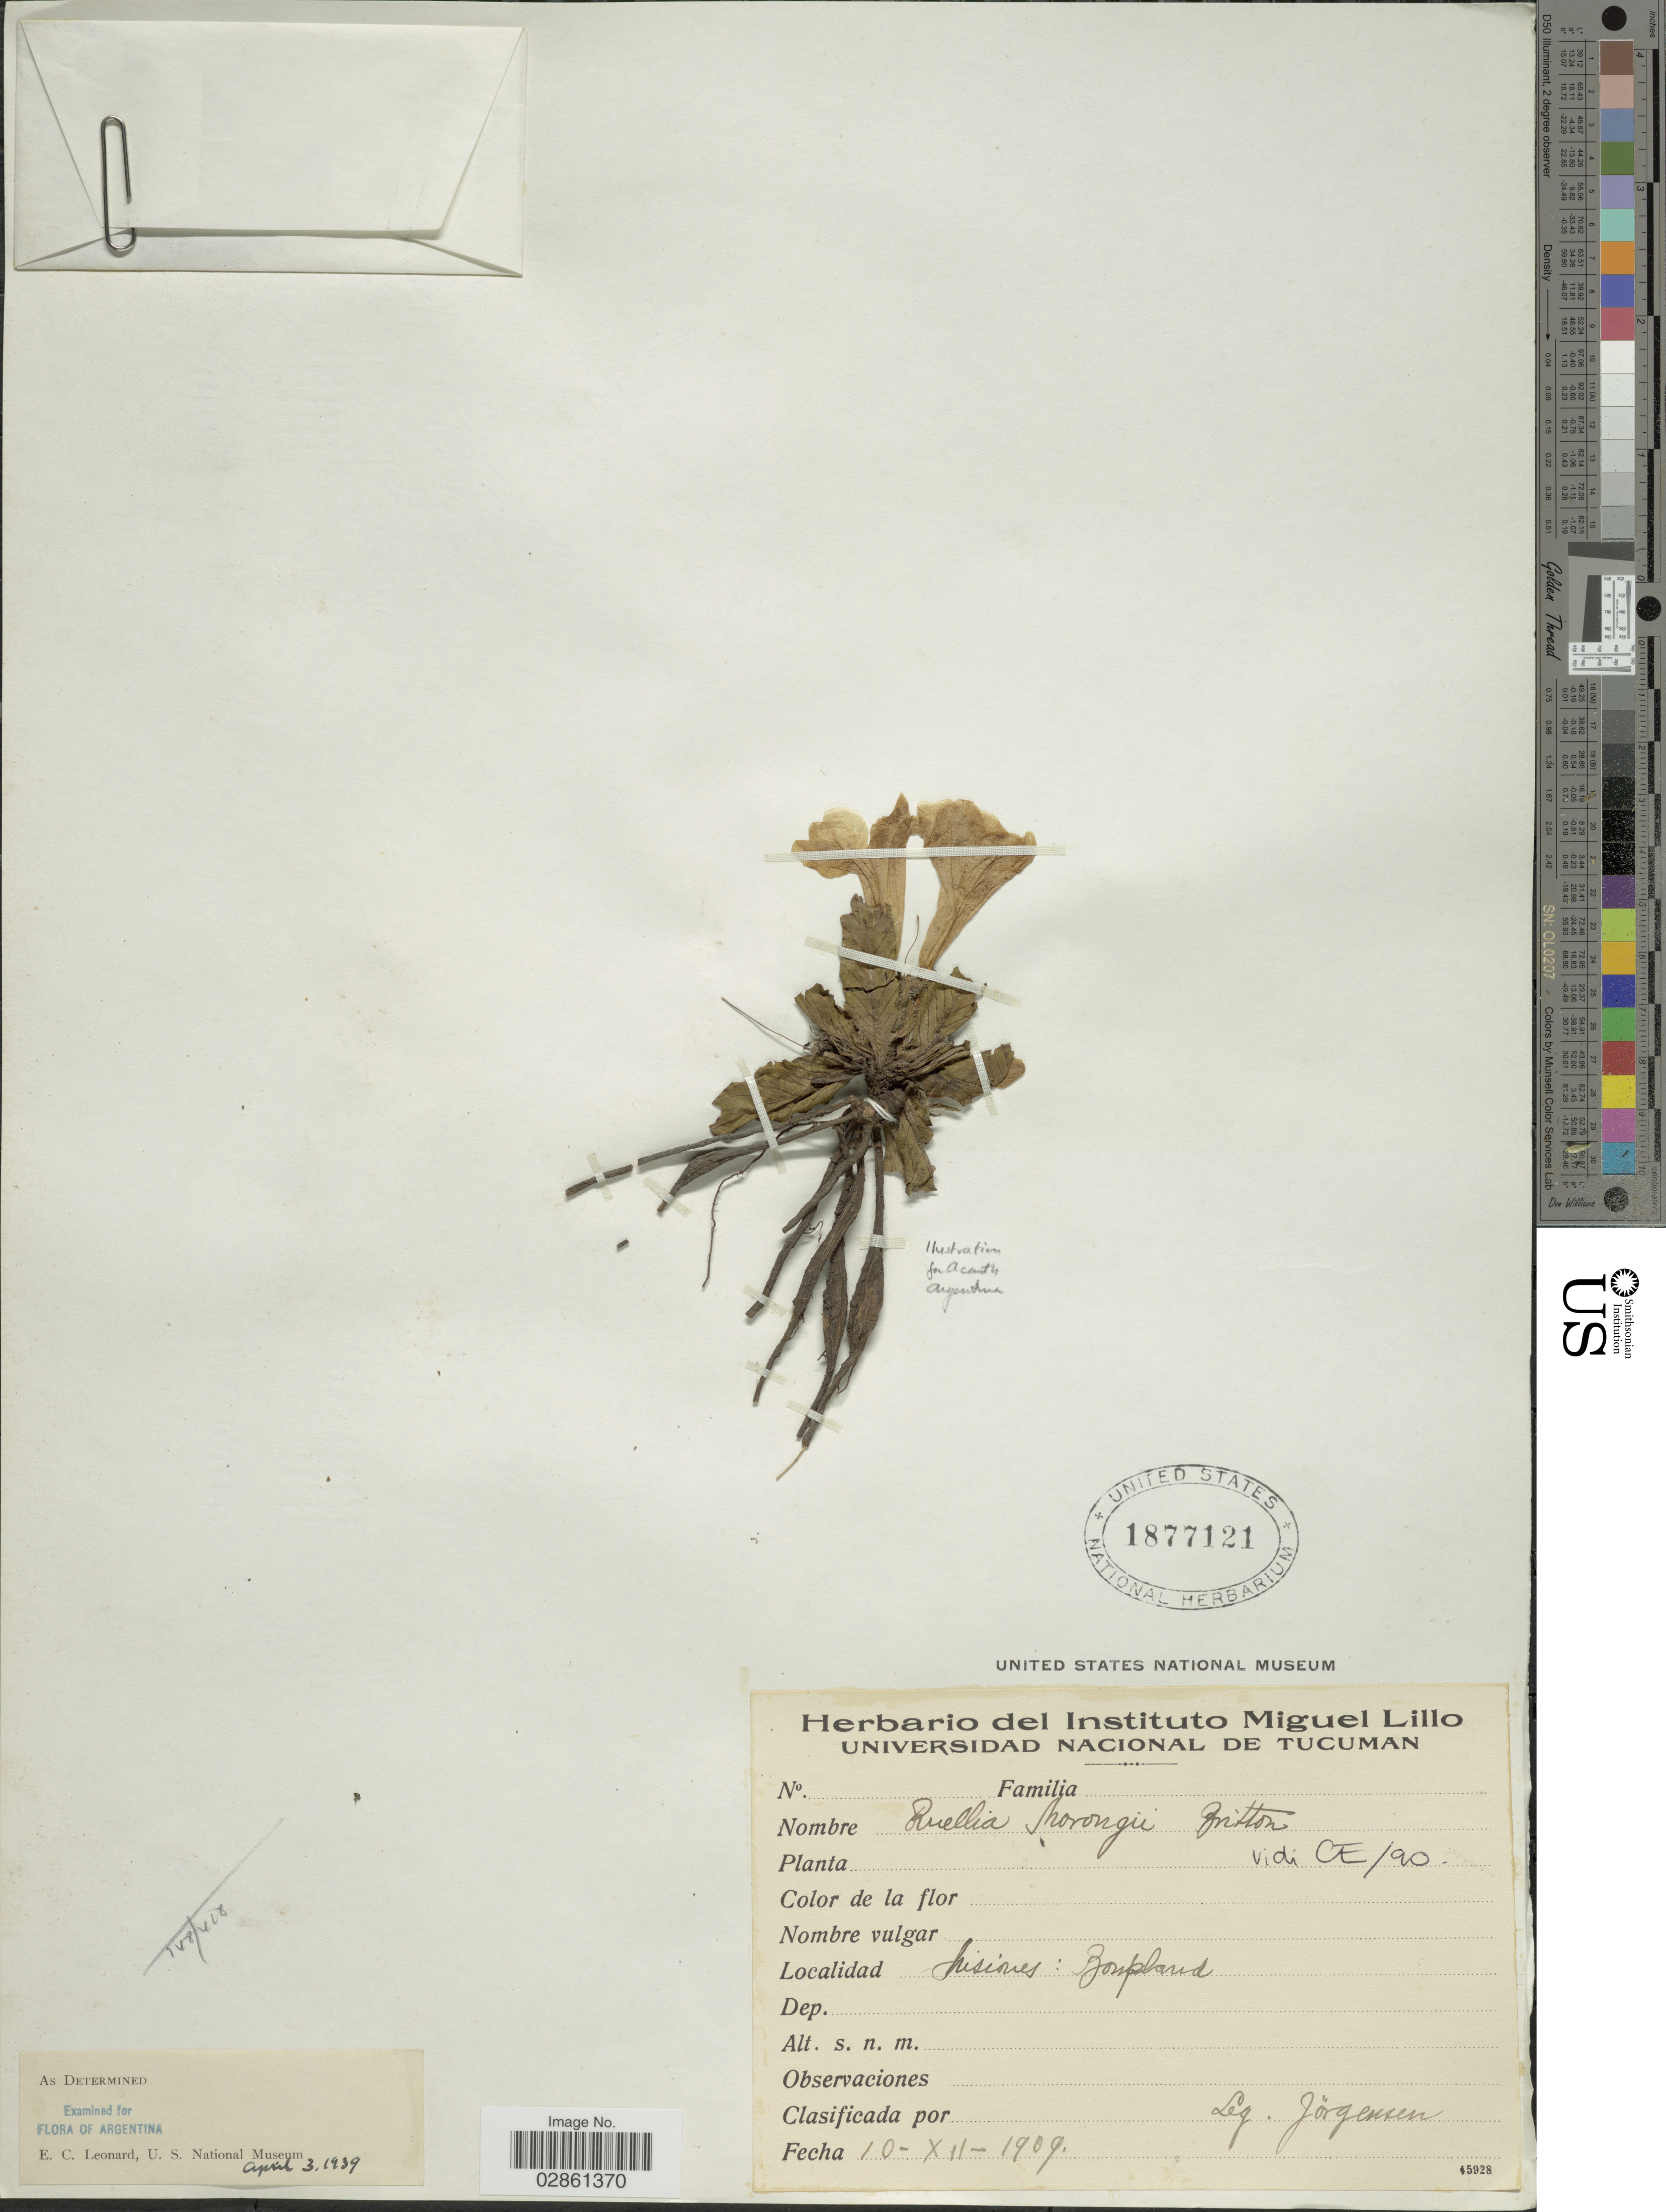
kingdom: Plantae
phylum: Tracheophyta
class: Magnoliopsida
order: Lamiales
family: Acanthaceae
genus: Ruellia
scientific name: Ruellia morongii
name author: Britton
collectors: Jorgensen, --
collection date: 1909-12-10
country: Argentina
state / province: Misiones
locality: Bonpland.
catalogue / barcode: US 1877121